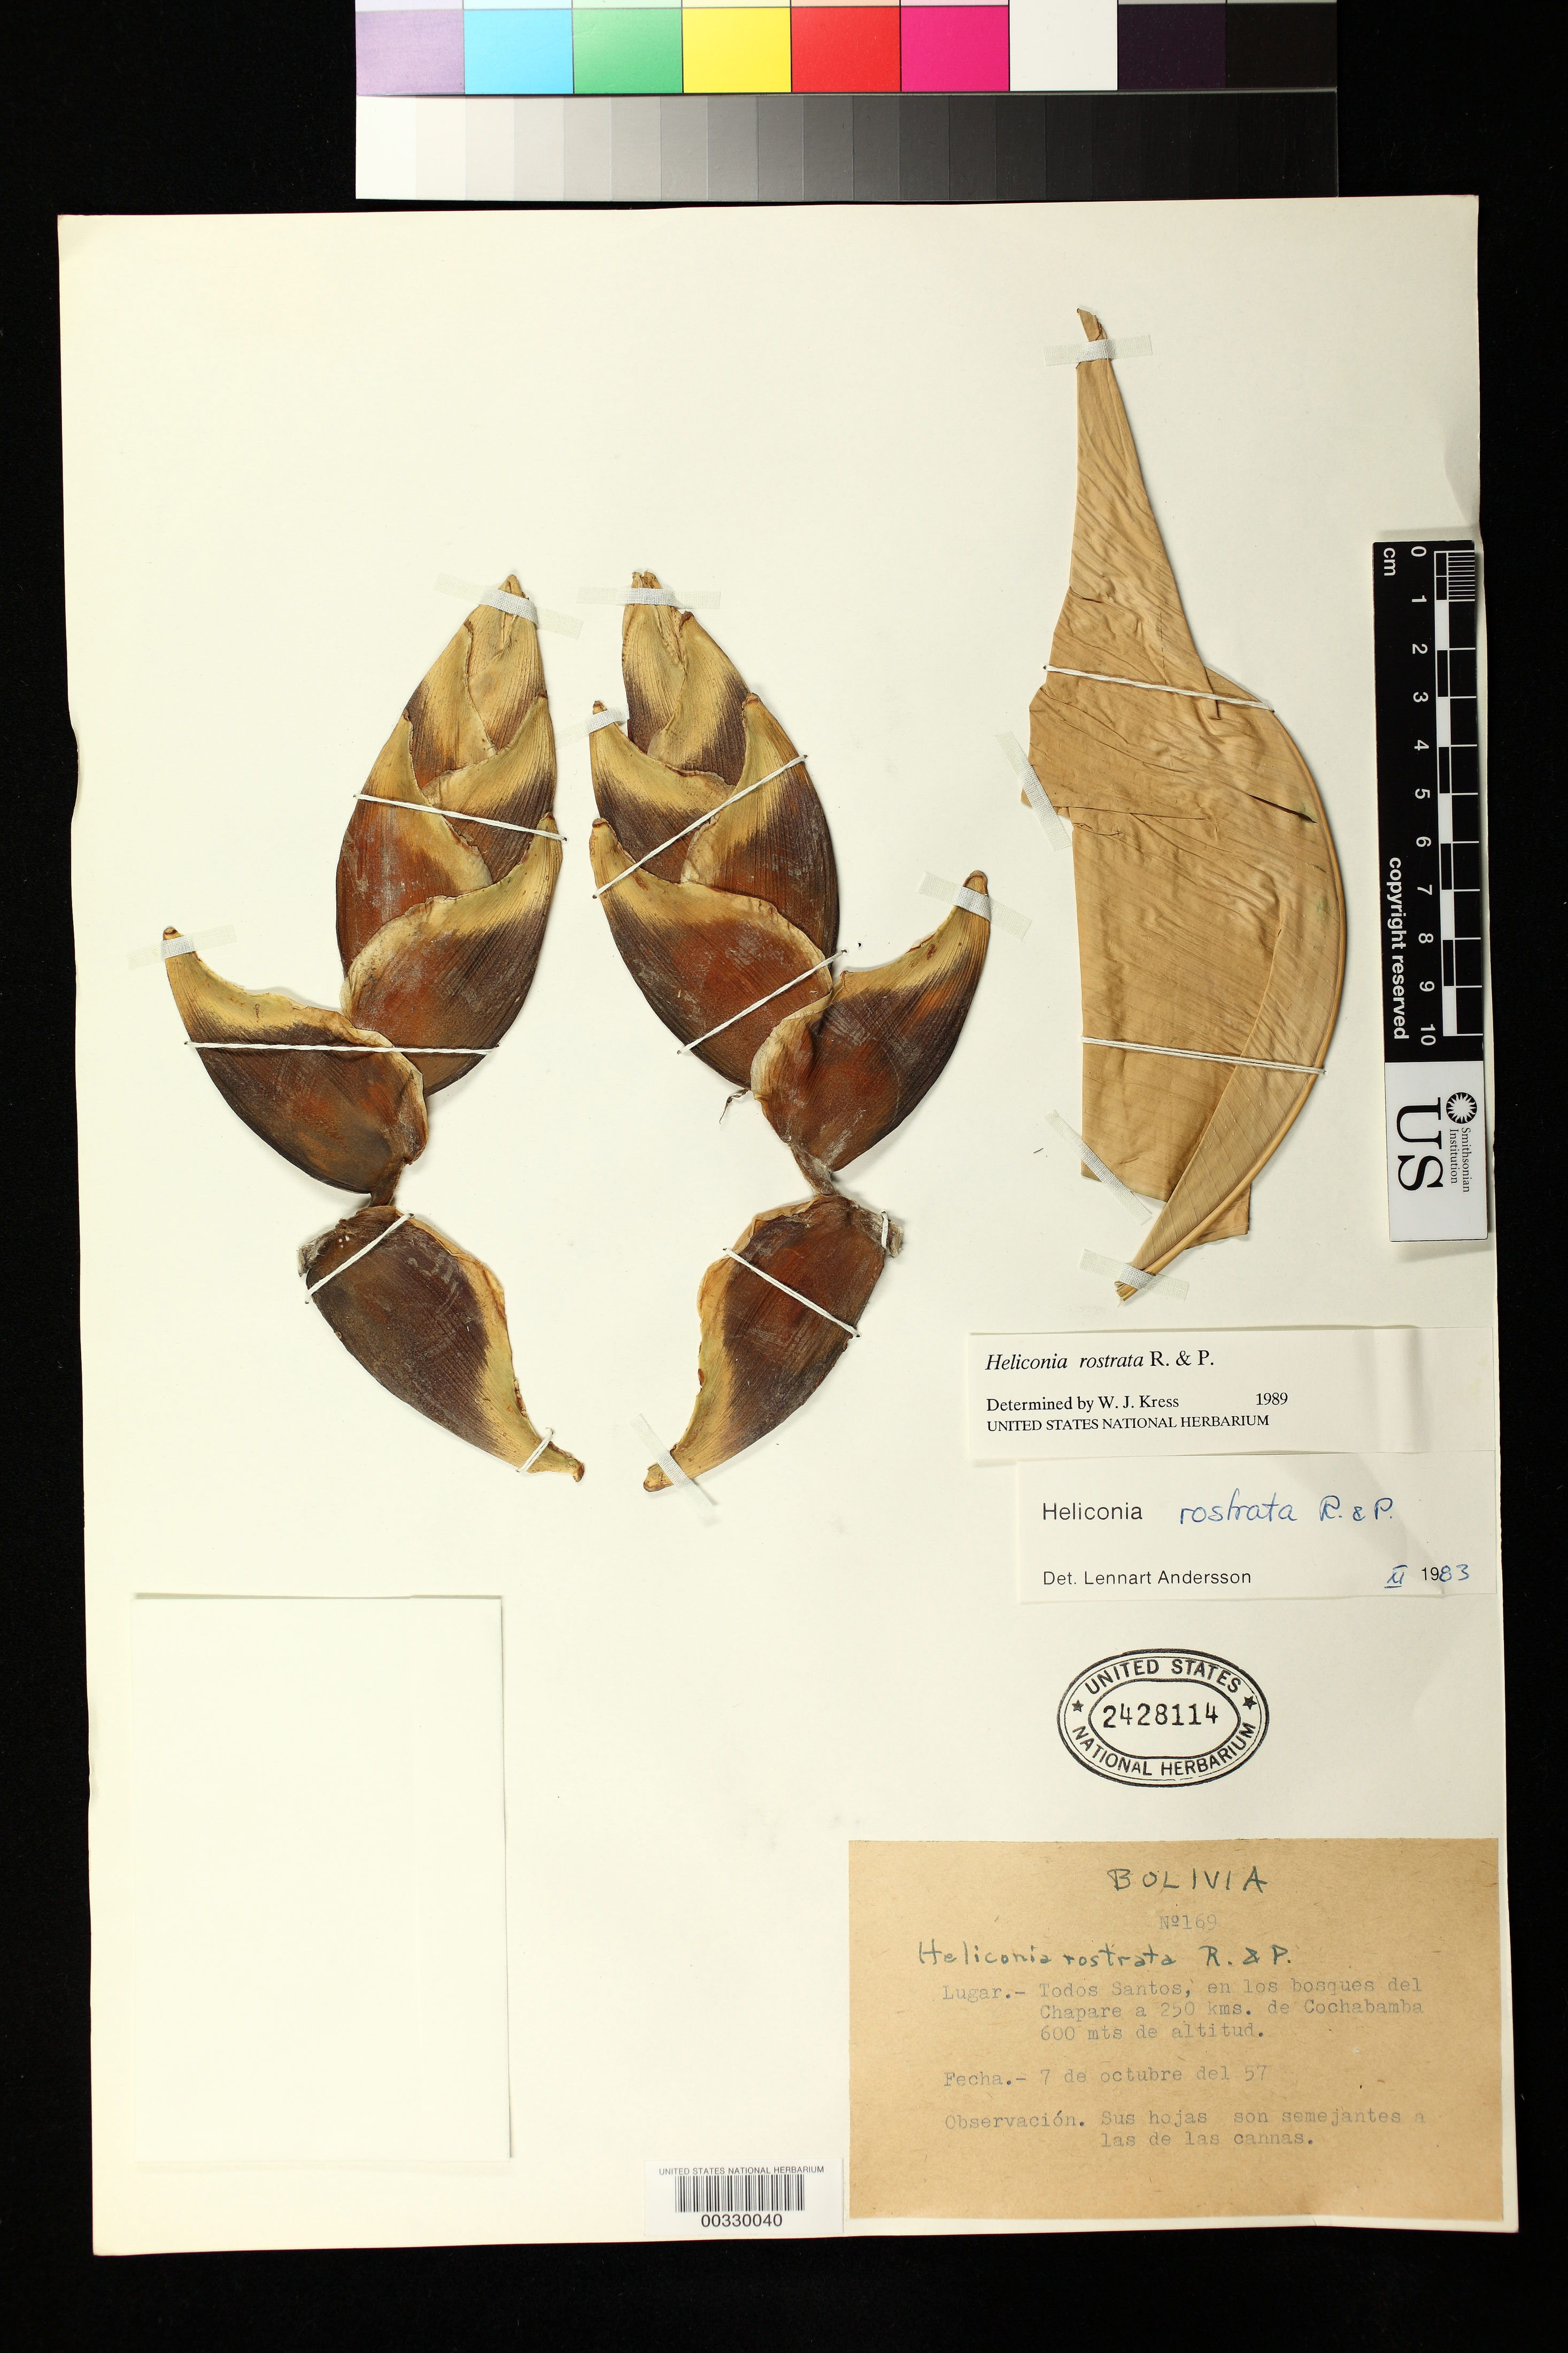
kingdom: Plantae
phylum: Tracheophyta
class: Liliopsida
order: Zingiberales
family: Heliconiaceae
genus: Heliconia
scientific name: Heliconia rostrata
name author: Ruiz & Pav.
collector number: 169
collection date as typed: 07 Oct 1957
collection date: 1957-10-07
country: Bolivia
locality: Todos Santos, in forests of Chapare 250 km from Cochabamba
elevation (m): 600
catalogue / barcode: US 2428114